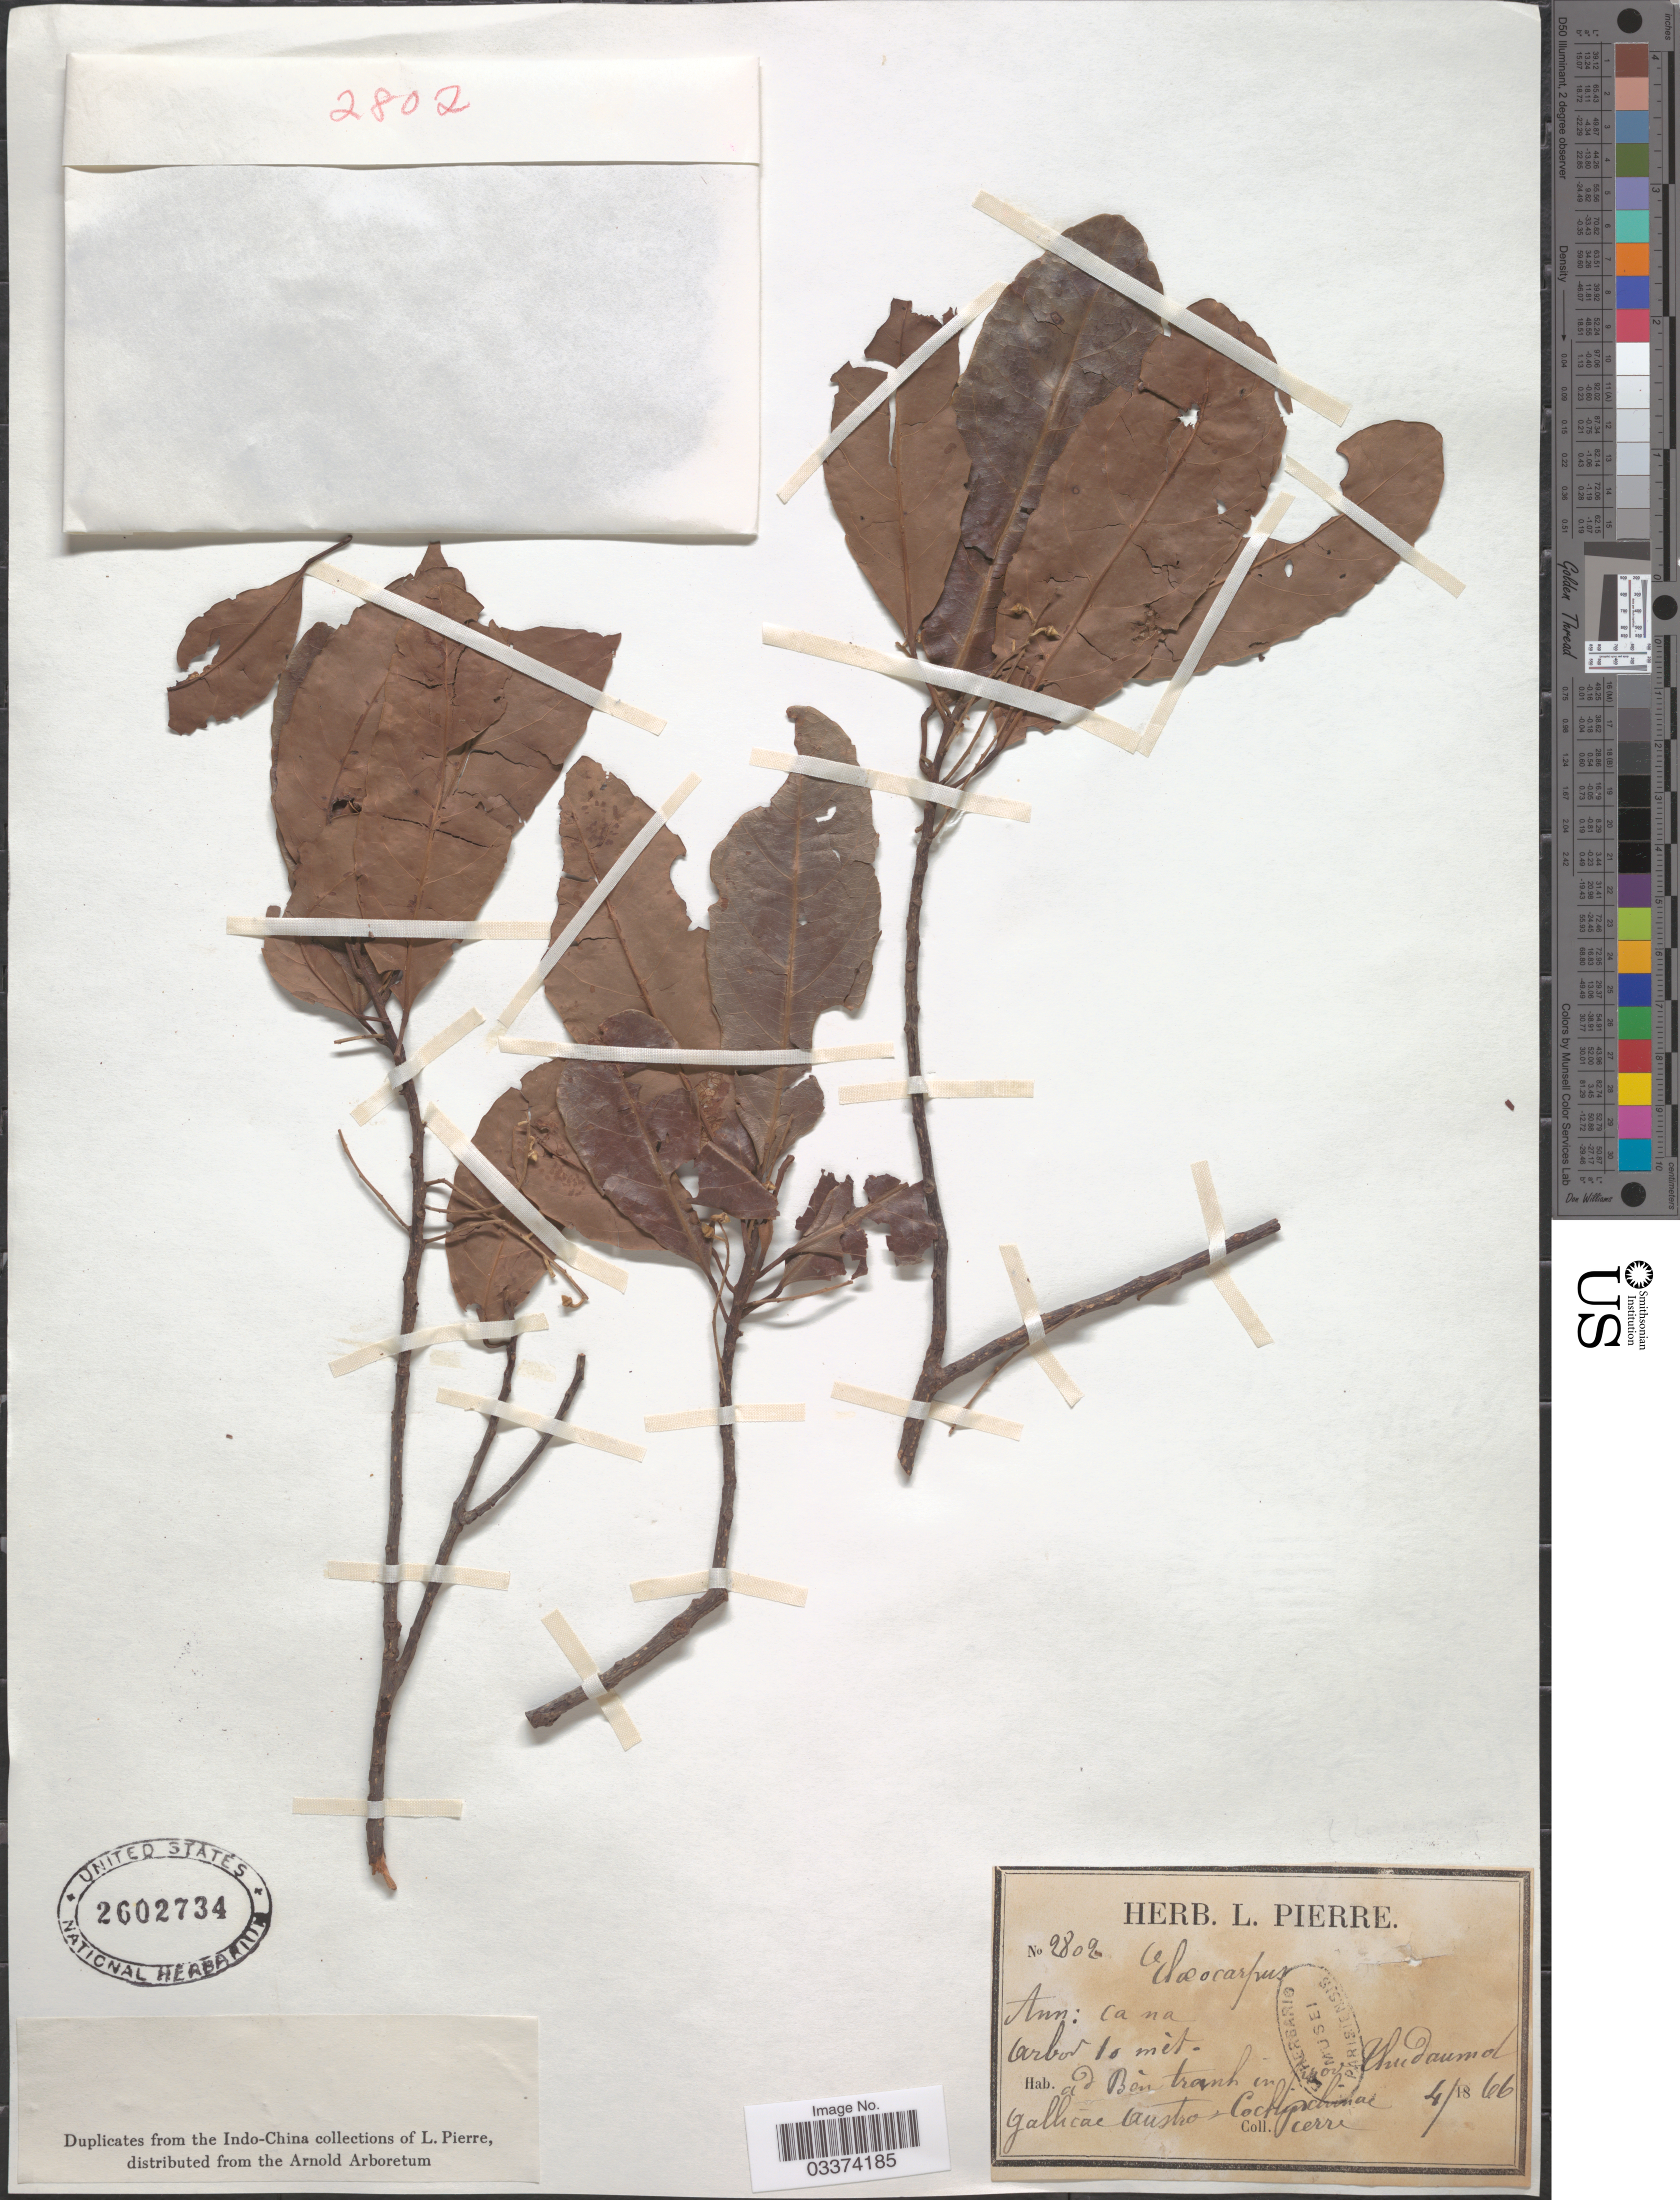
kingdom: Plantae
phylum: Tracheophyta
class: Magnoliopsida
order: Oxalidales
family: Elaeocarpaceae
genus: Elaeocarpus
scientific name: Elaeocarpus sp.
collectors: L. Pierre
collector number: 2802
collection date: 1866-04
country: Vietnam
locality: Ad Ben tranh in prope Thudaumot Gallicae austro - Cochinchina.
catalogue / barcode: US 2602734